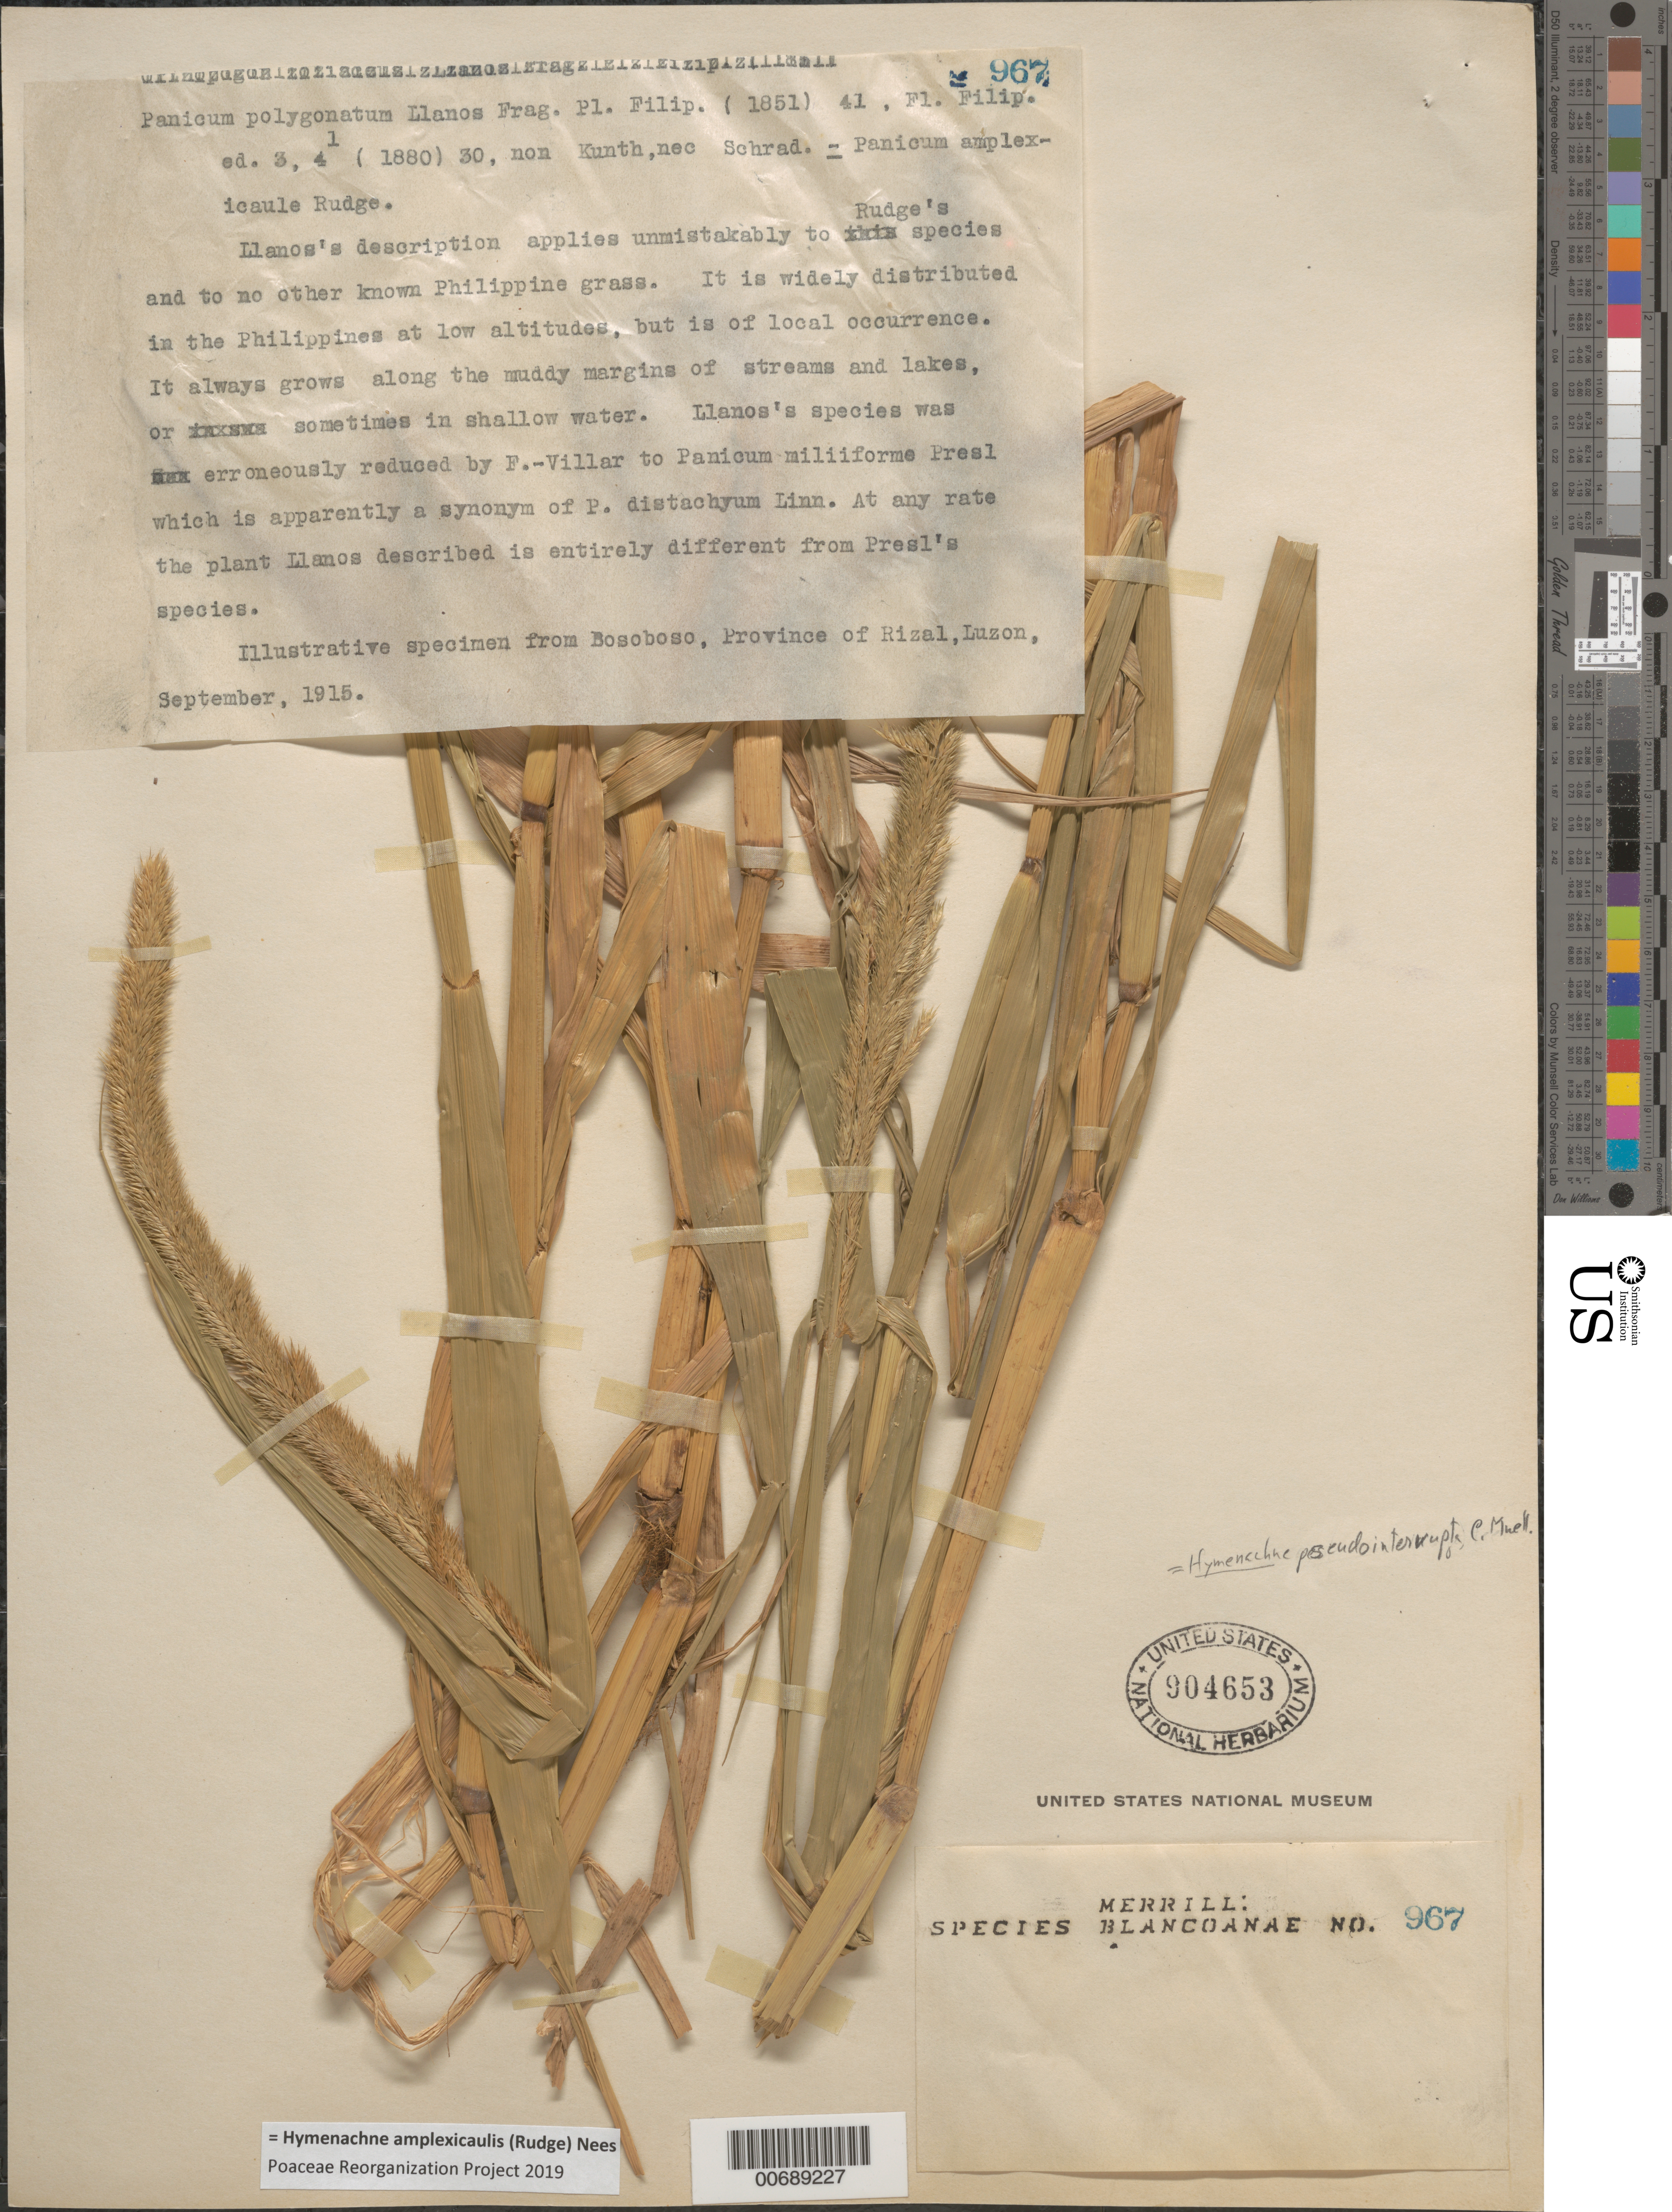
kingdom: Plantae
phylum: Tracheophyta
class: Liliopsida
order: Poales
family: Poaceae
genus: Hymenachne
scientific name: Hymenachne pseudointerrupta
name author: Mueller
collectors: E. D. Merrill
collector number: Sp. Blancoan. 0967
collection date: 1913-09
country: Philippines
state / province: Calabarzon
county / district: Rizal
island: Luzon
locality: Bosoboso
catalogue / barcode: US 904653